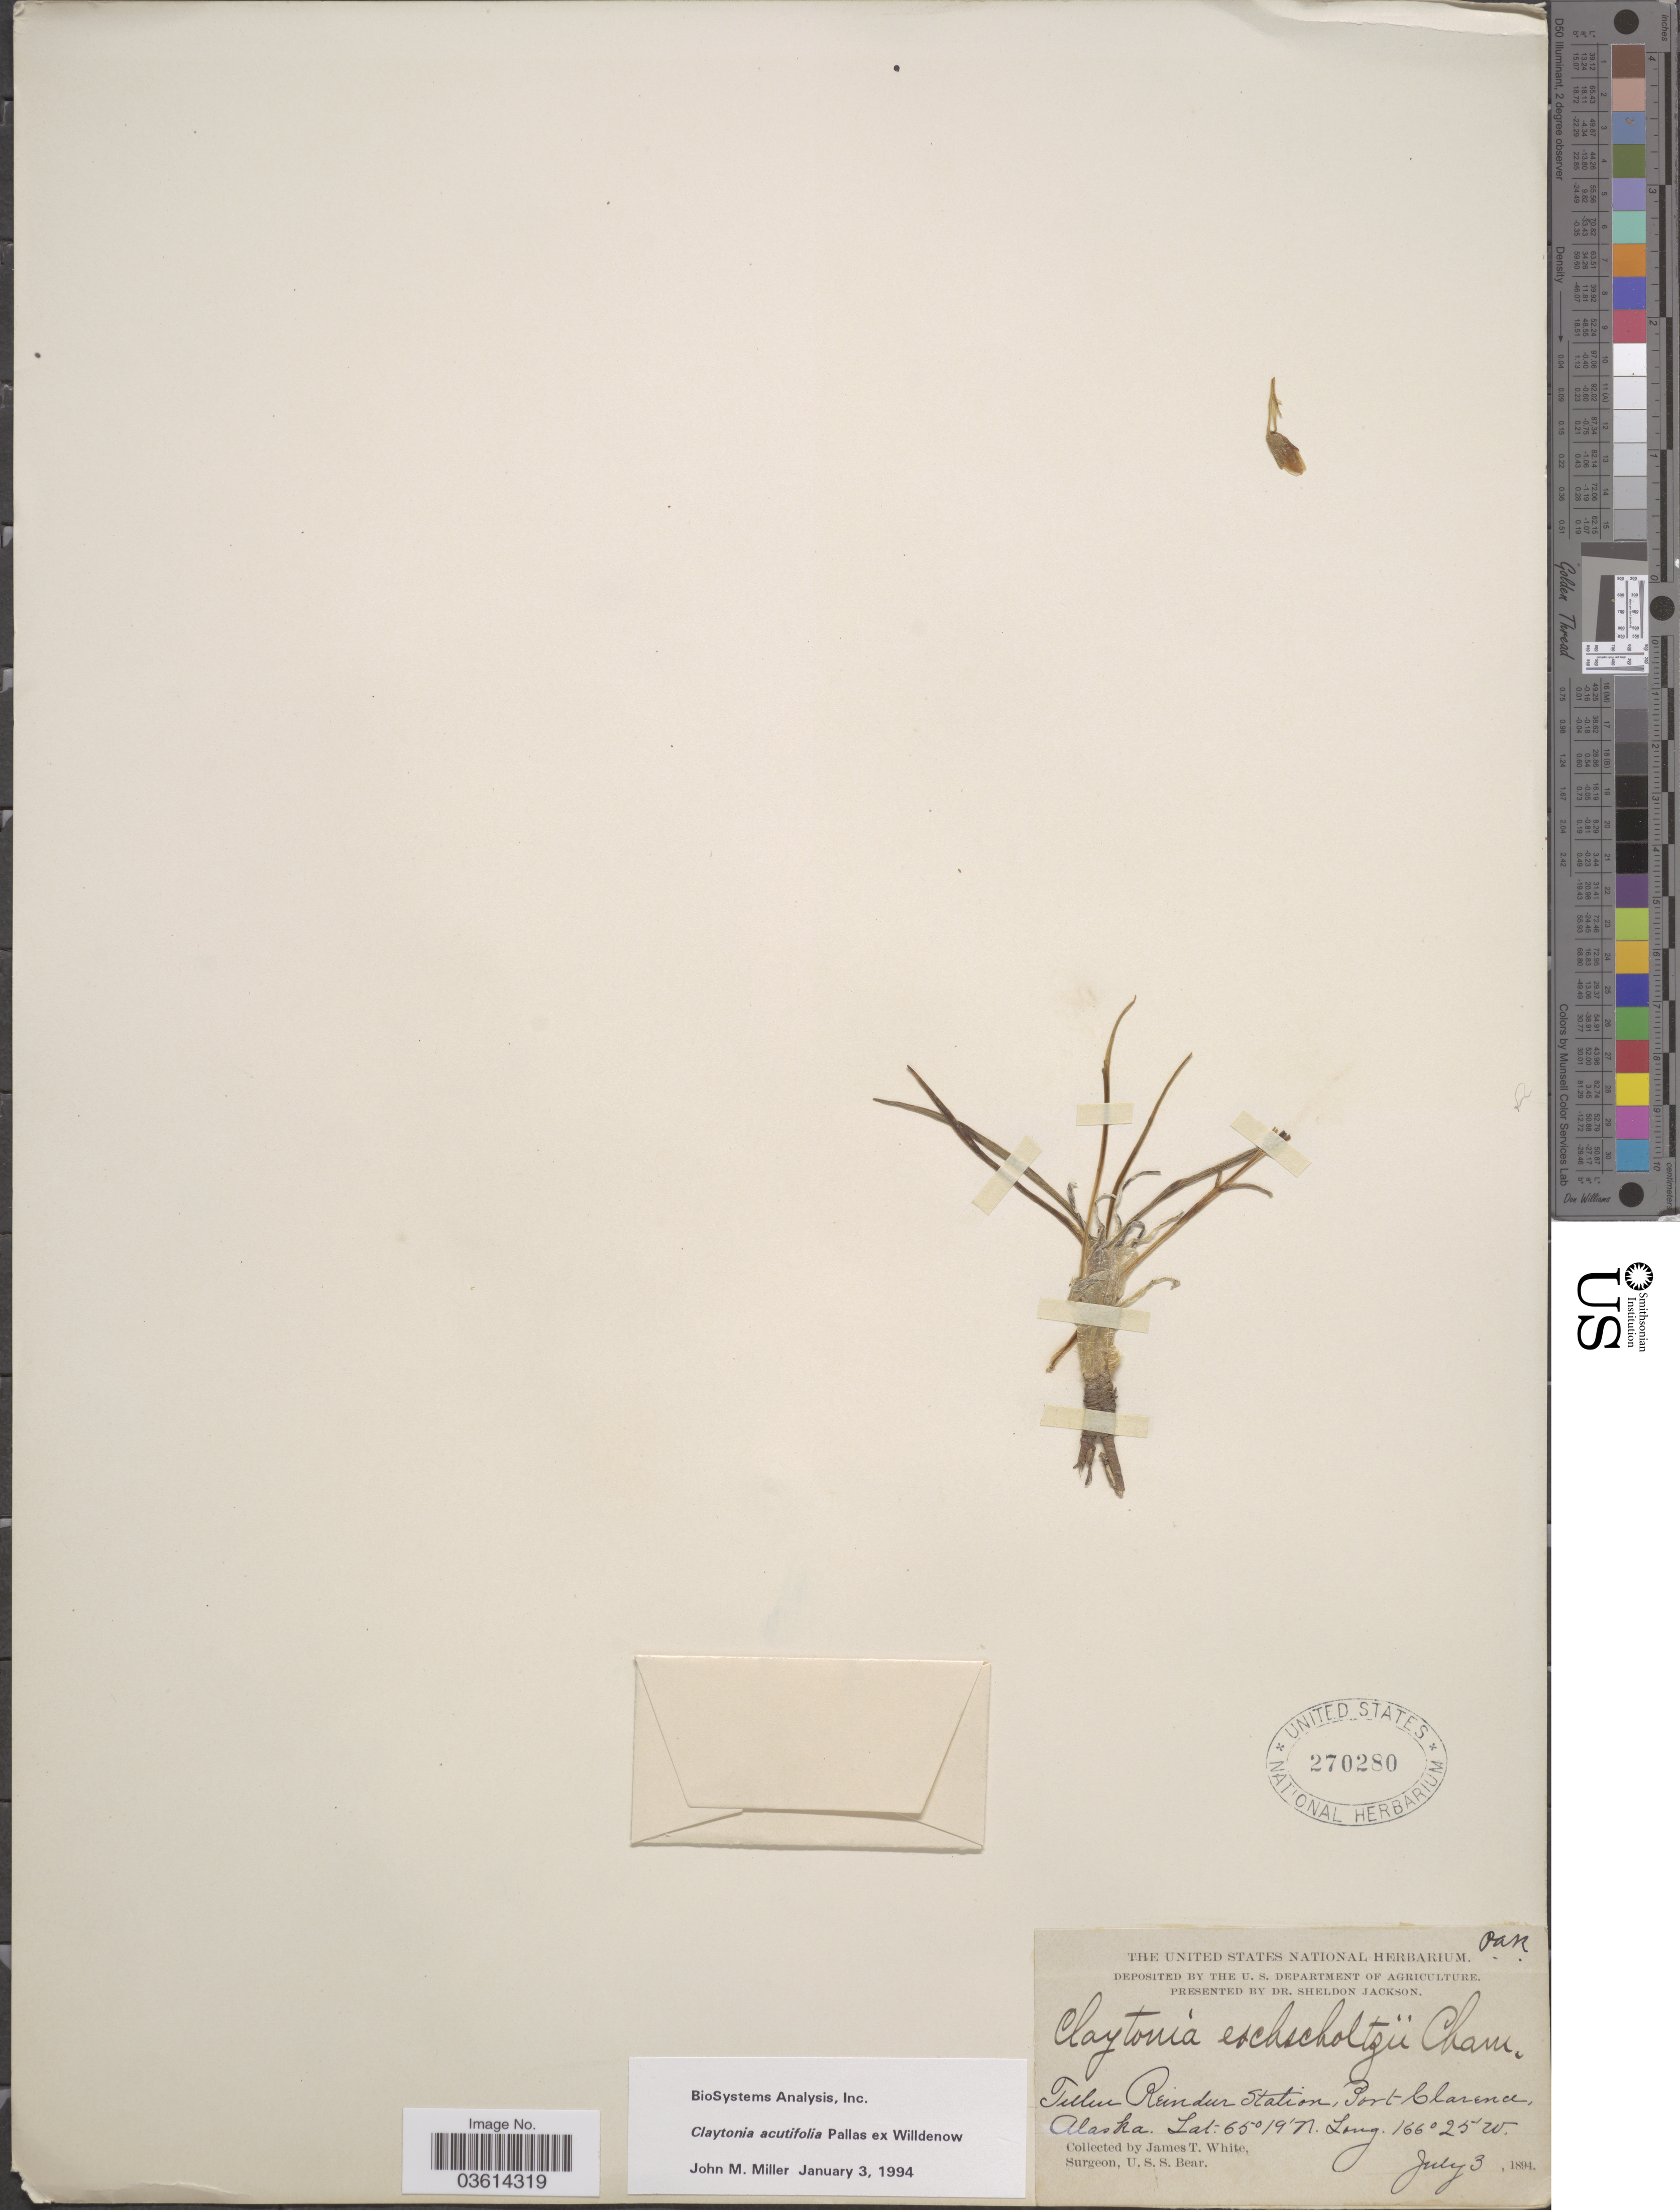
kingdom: Plantae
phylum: Tracheophyta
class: Magnoliopsida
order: Caryophyllales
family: Montiaceae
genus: Claytonia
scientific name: Claytonia acutifolia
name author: Pall. ex Willd.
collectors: J. T. White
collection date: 1894-07-03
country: United States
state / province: Alaska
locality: Teller Reindeer Station, Port Clarence.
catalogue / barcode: US 270280